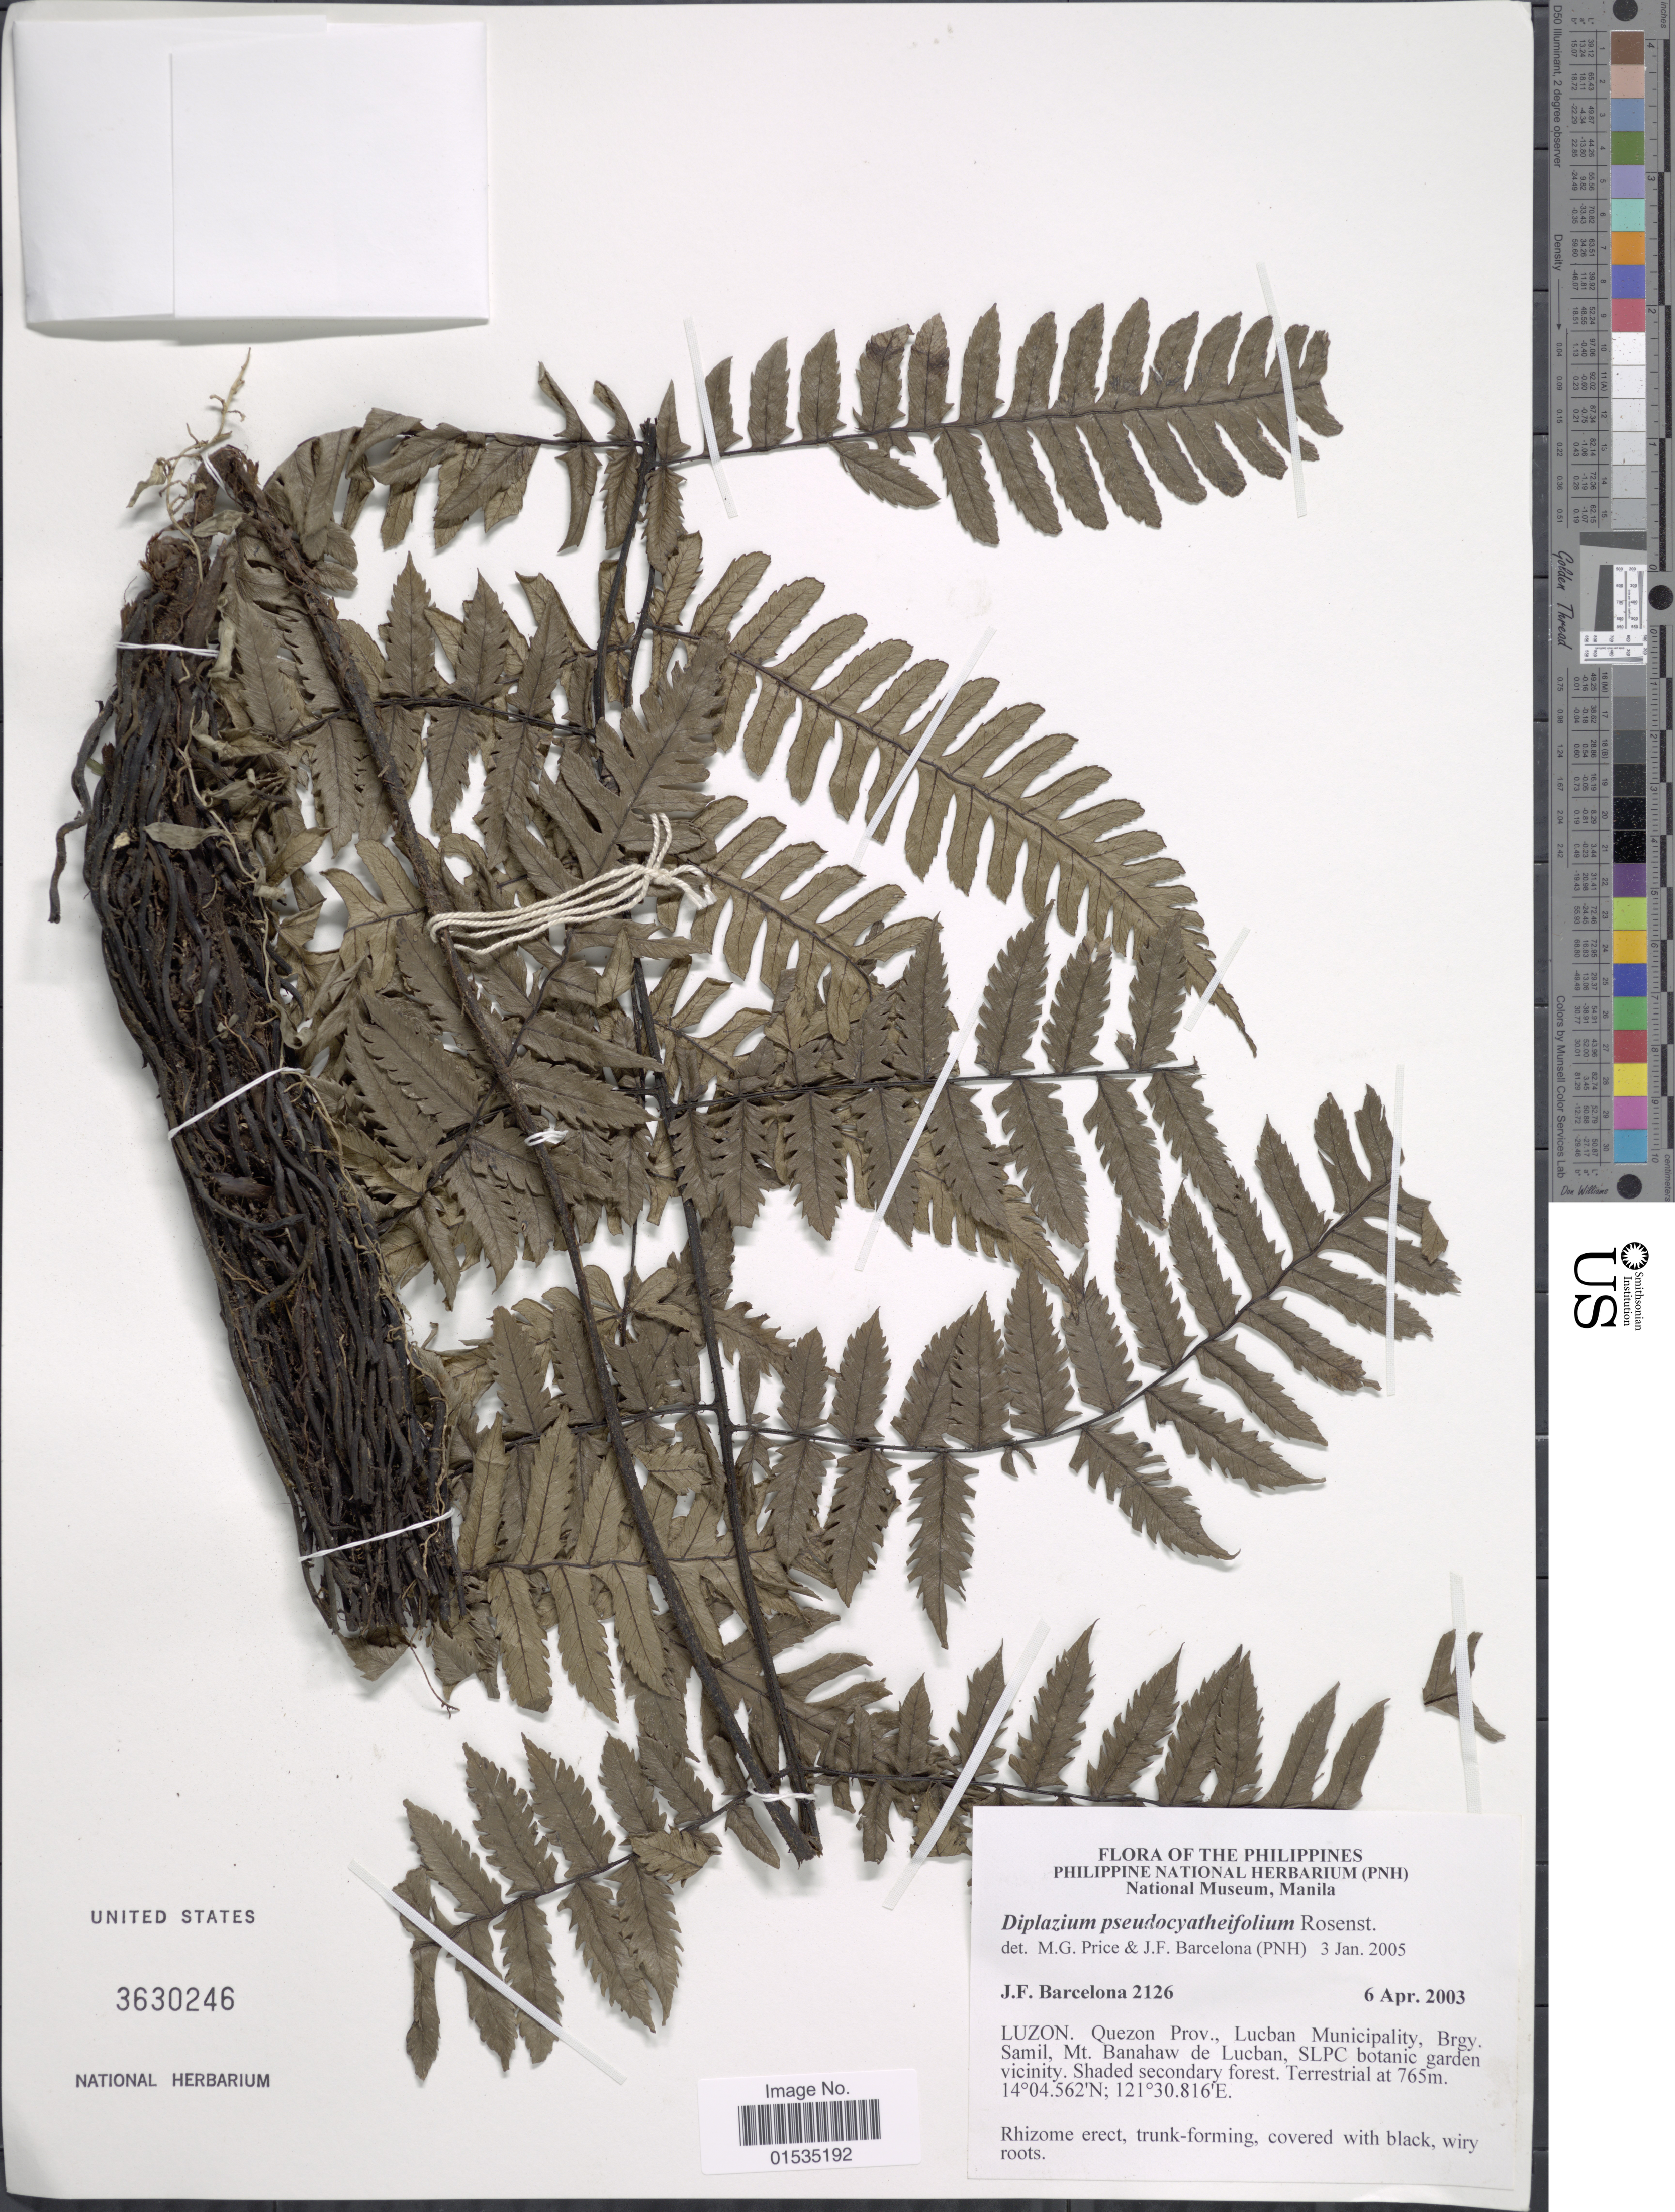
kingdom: Plantae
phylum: Tracheophyta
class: Polypodiopsida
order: Polypodiales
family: Athyriaceae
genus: Diplazium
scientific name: Diplazium pseudocyatheifolium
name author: Rosenst.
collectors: J. F. Barcelona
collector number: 2126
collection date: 2003-04-06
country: Philippines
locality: Luzon, Quezon Prov., Lucban Municipality, Brgy. Samil Mt. Banahaw de Lucban, SLPC botanic garden approach vicinity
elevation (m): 765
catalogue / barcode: US 3630246